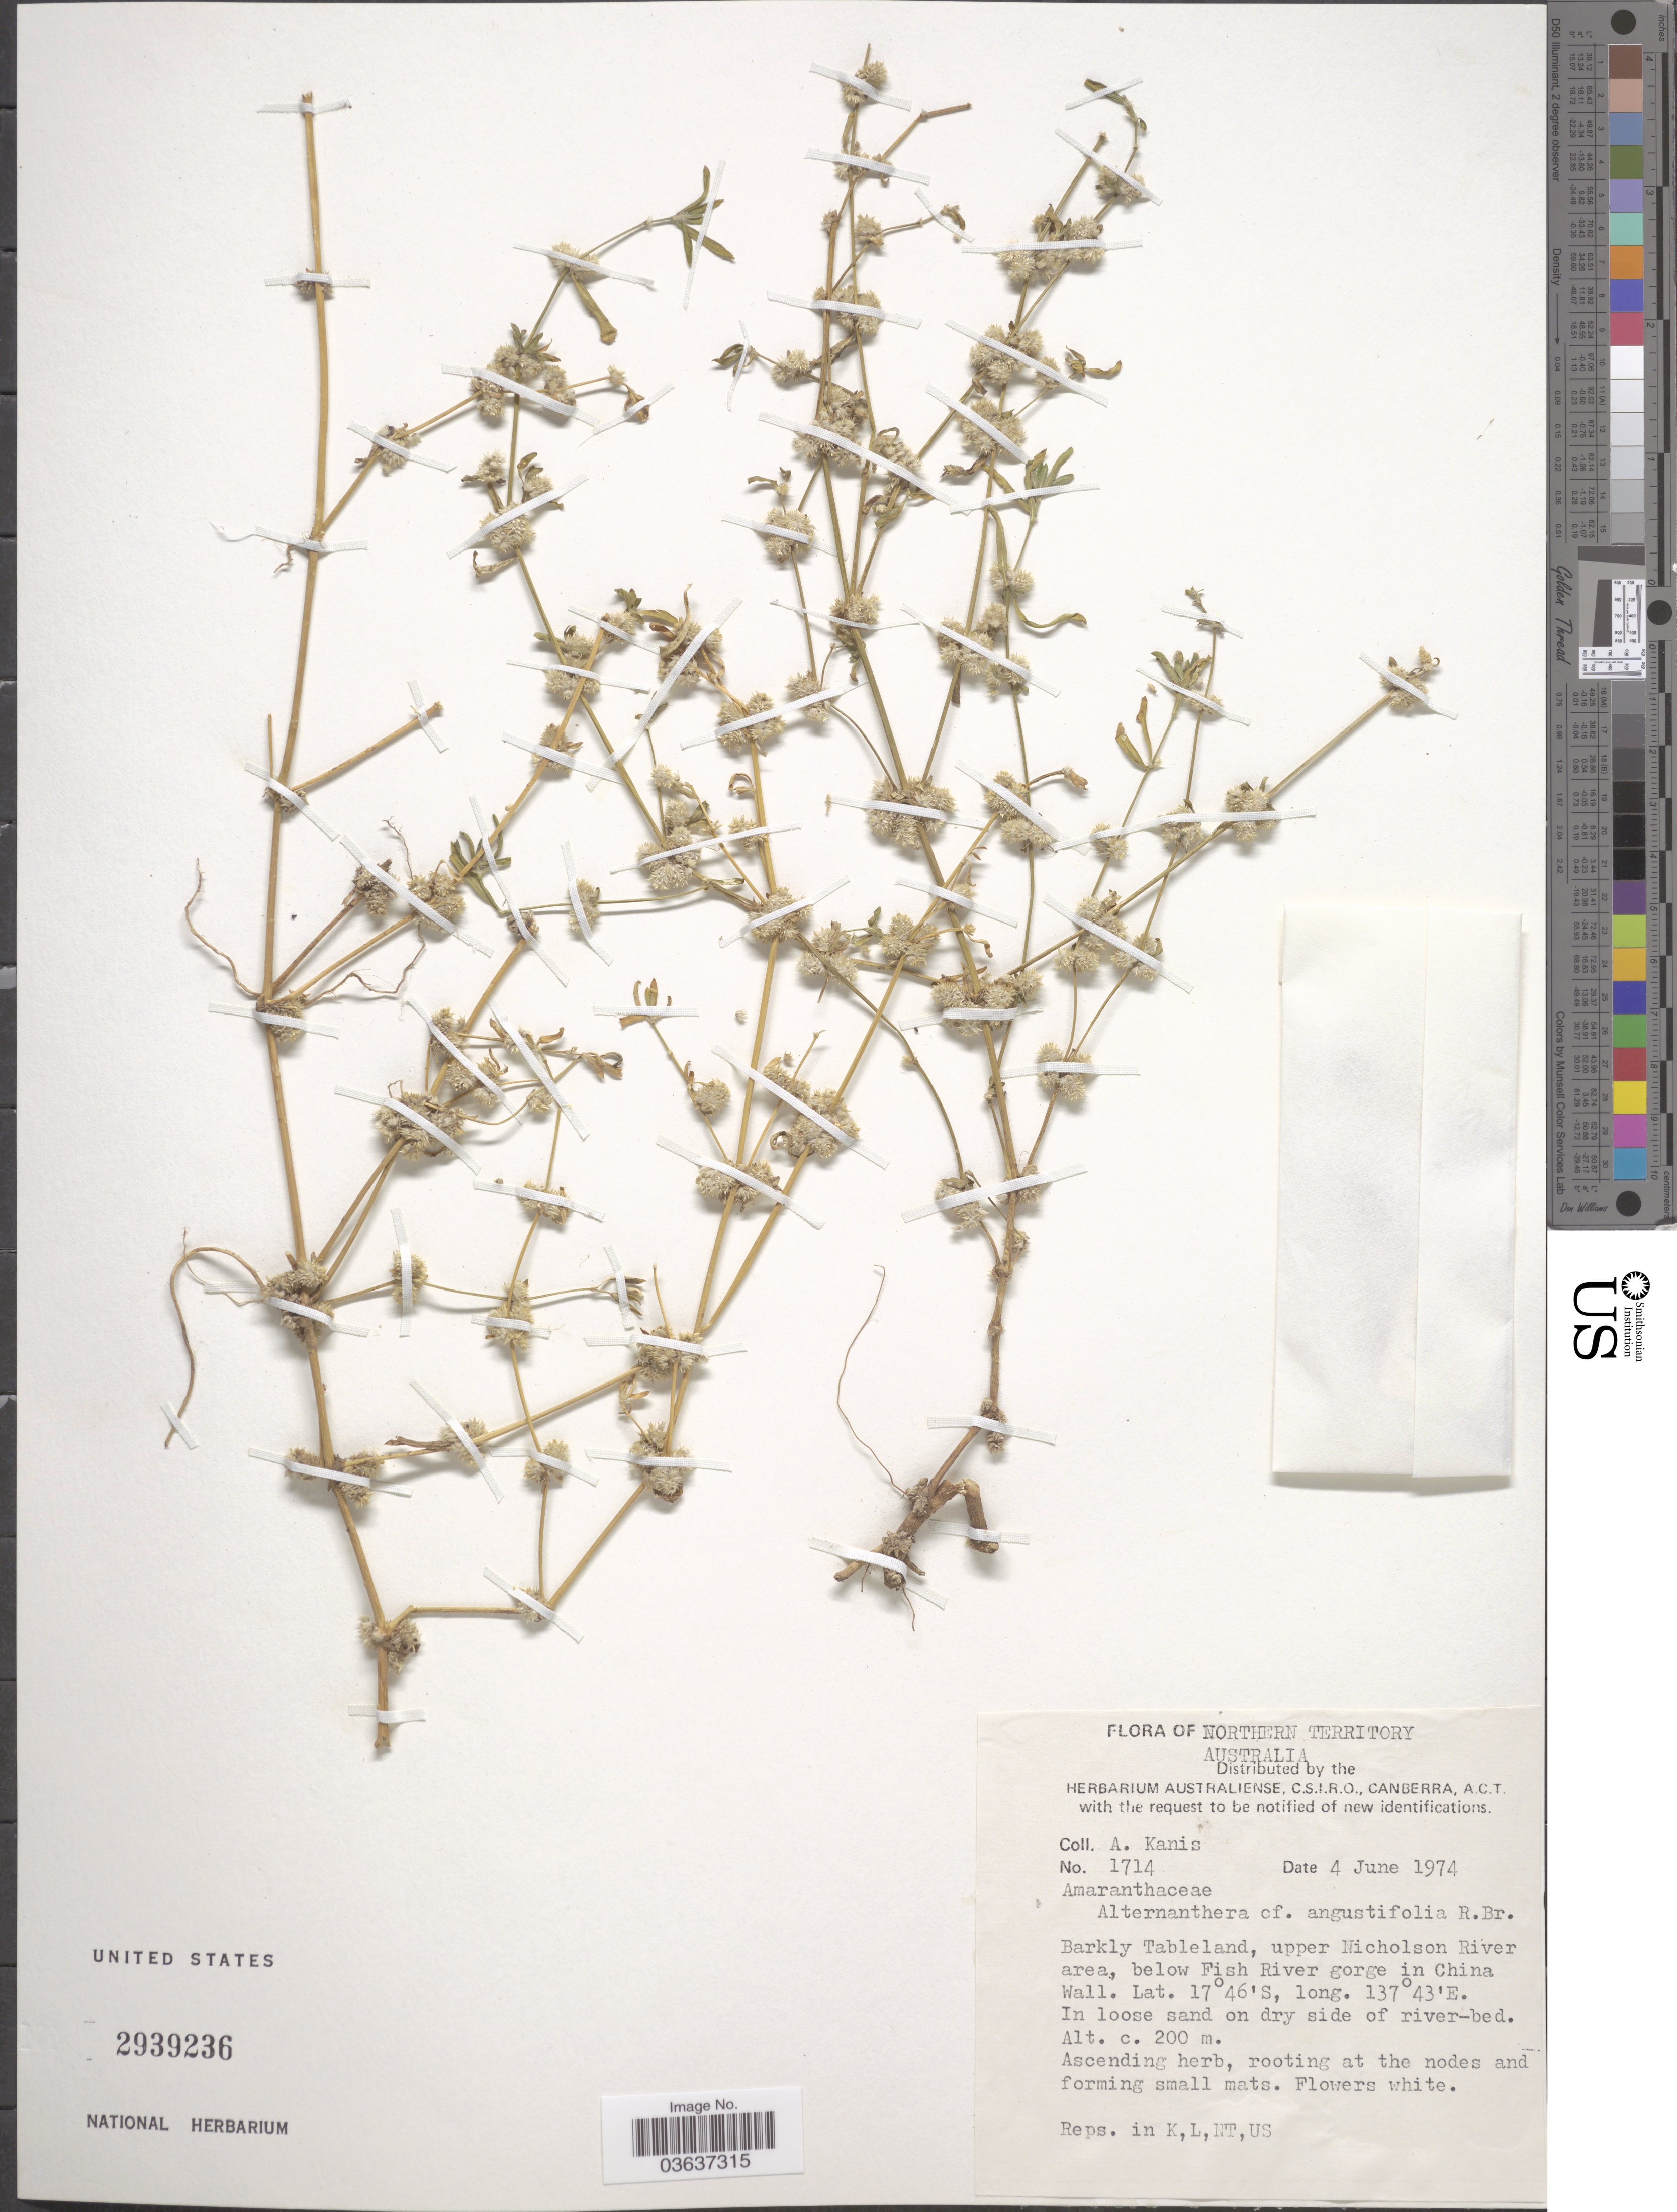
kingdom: Plantae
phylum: Tracheophyta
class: Magnoliopsida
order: Caryophyllales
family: Amaranthaceae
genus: Alternanthera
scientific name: Alternanthera angustifolia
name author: R. Br.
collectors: A. Kanis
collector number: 1714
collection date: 1974-06-04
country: Australia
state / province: Northern Territory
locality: Barkly Tableland, upper Nicholson River area, below Fish River gorge in China Wall.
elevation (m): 200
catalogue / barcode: US 2939236